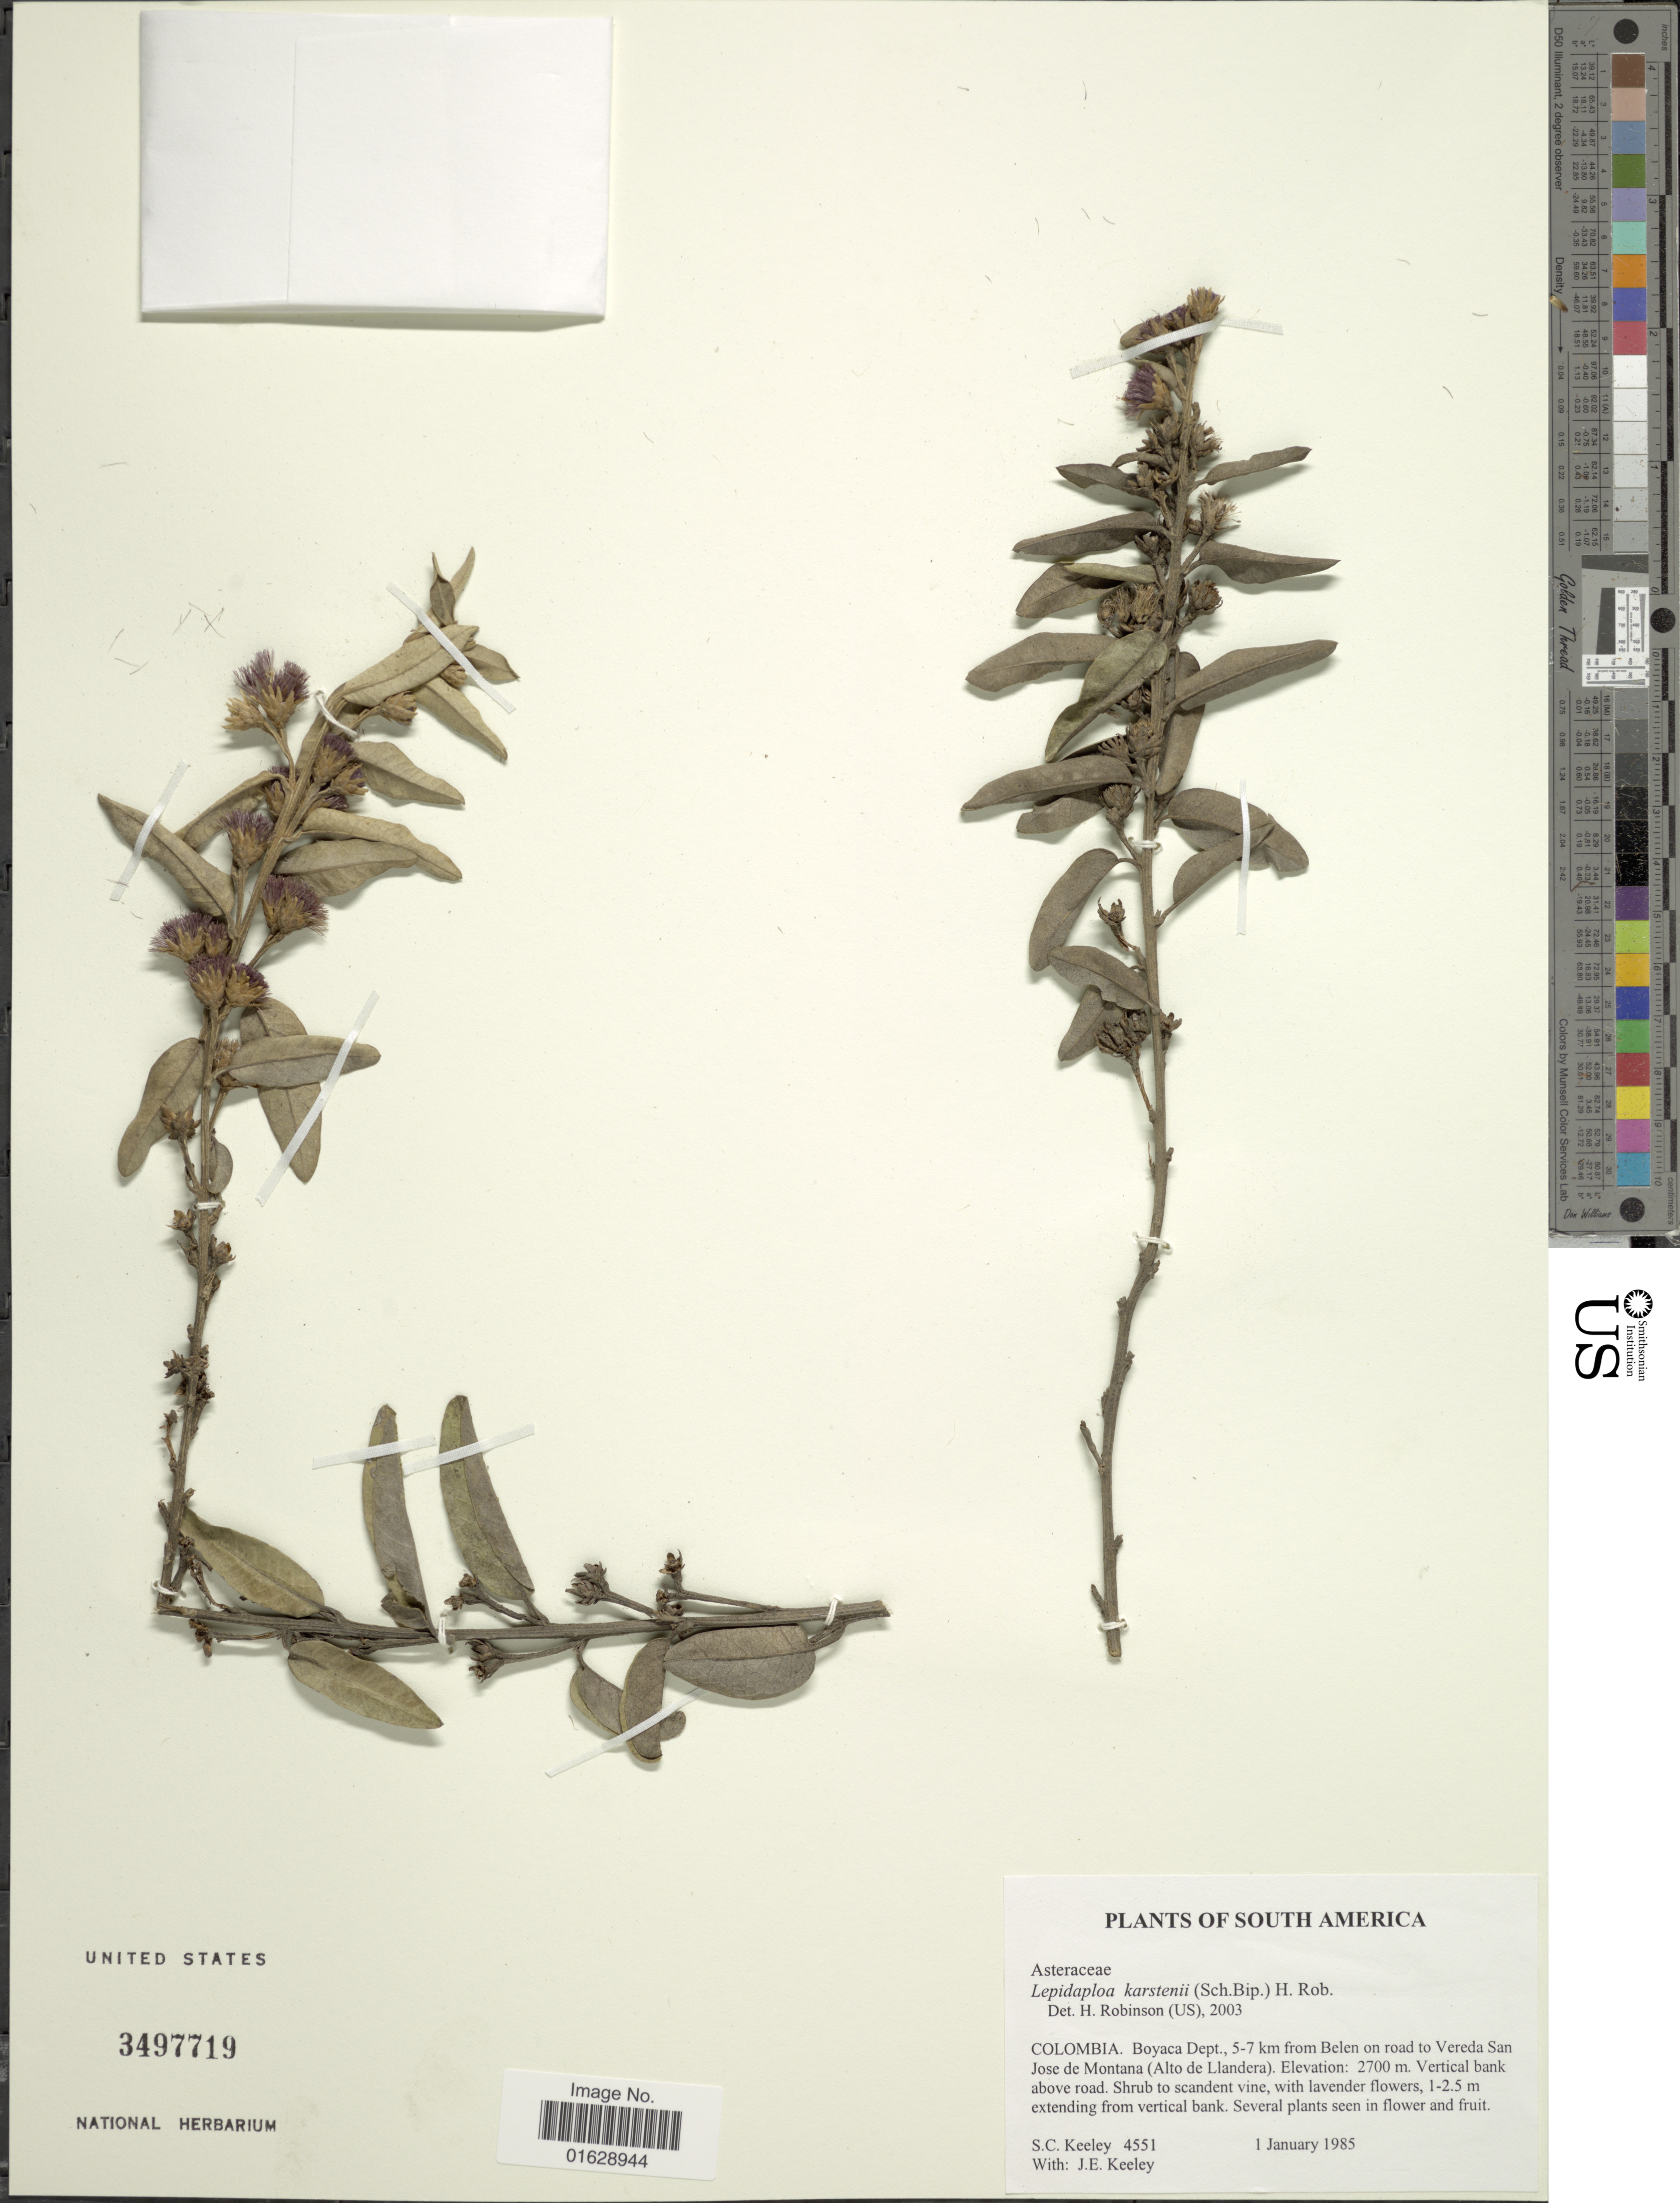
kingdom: Plantae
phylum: Tracheophyta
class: Magnoliopsida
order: Asterales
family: Asteraceae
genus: Lepidaploa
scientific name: Lepidaploa karstenii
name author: (Sch. Bip.) H. Rob.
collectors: S. C. Keeley & J. E. Keeley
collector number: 4551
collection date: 1985-01-01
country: Colombia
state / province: Boyacá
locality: Boyaca Dept., 5-7 km from Belen on road to Vereda San Jose de Montana (Alto de Llandera).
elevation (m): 2700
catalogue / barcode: US 3497719